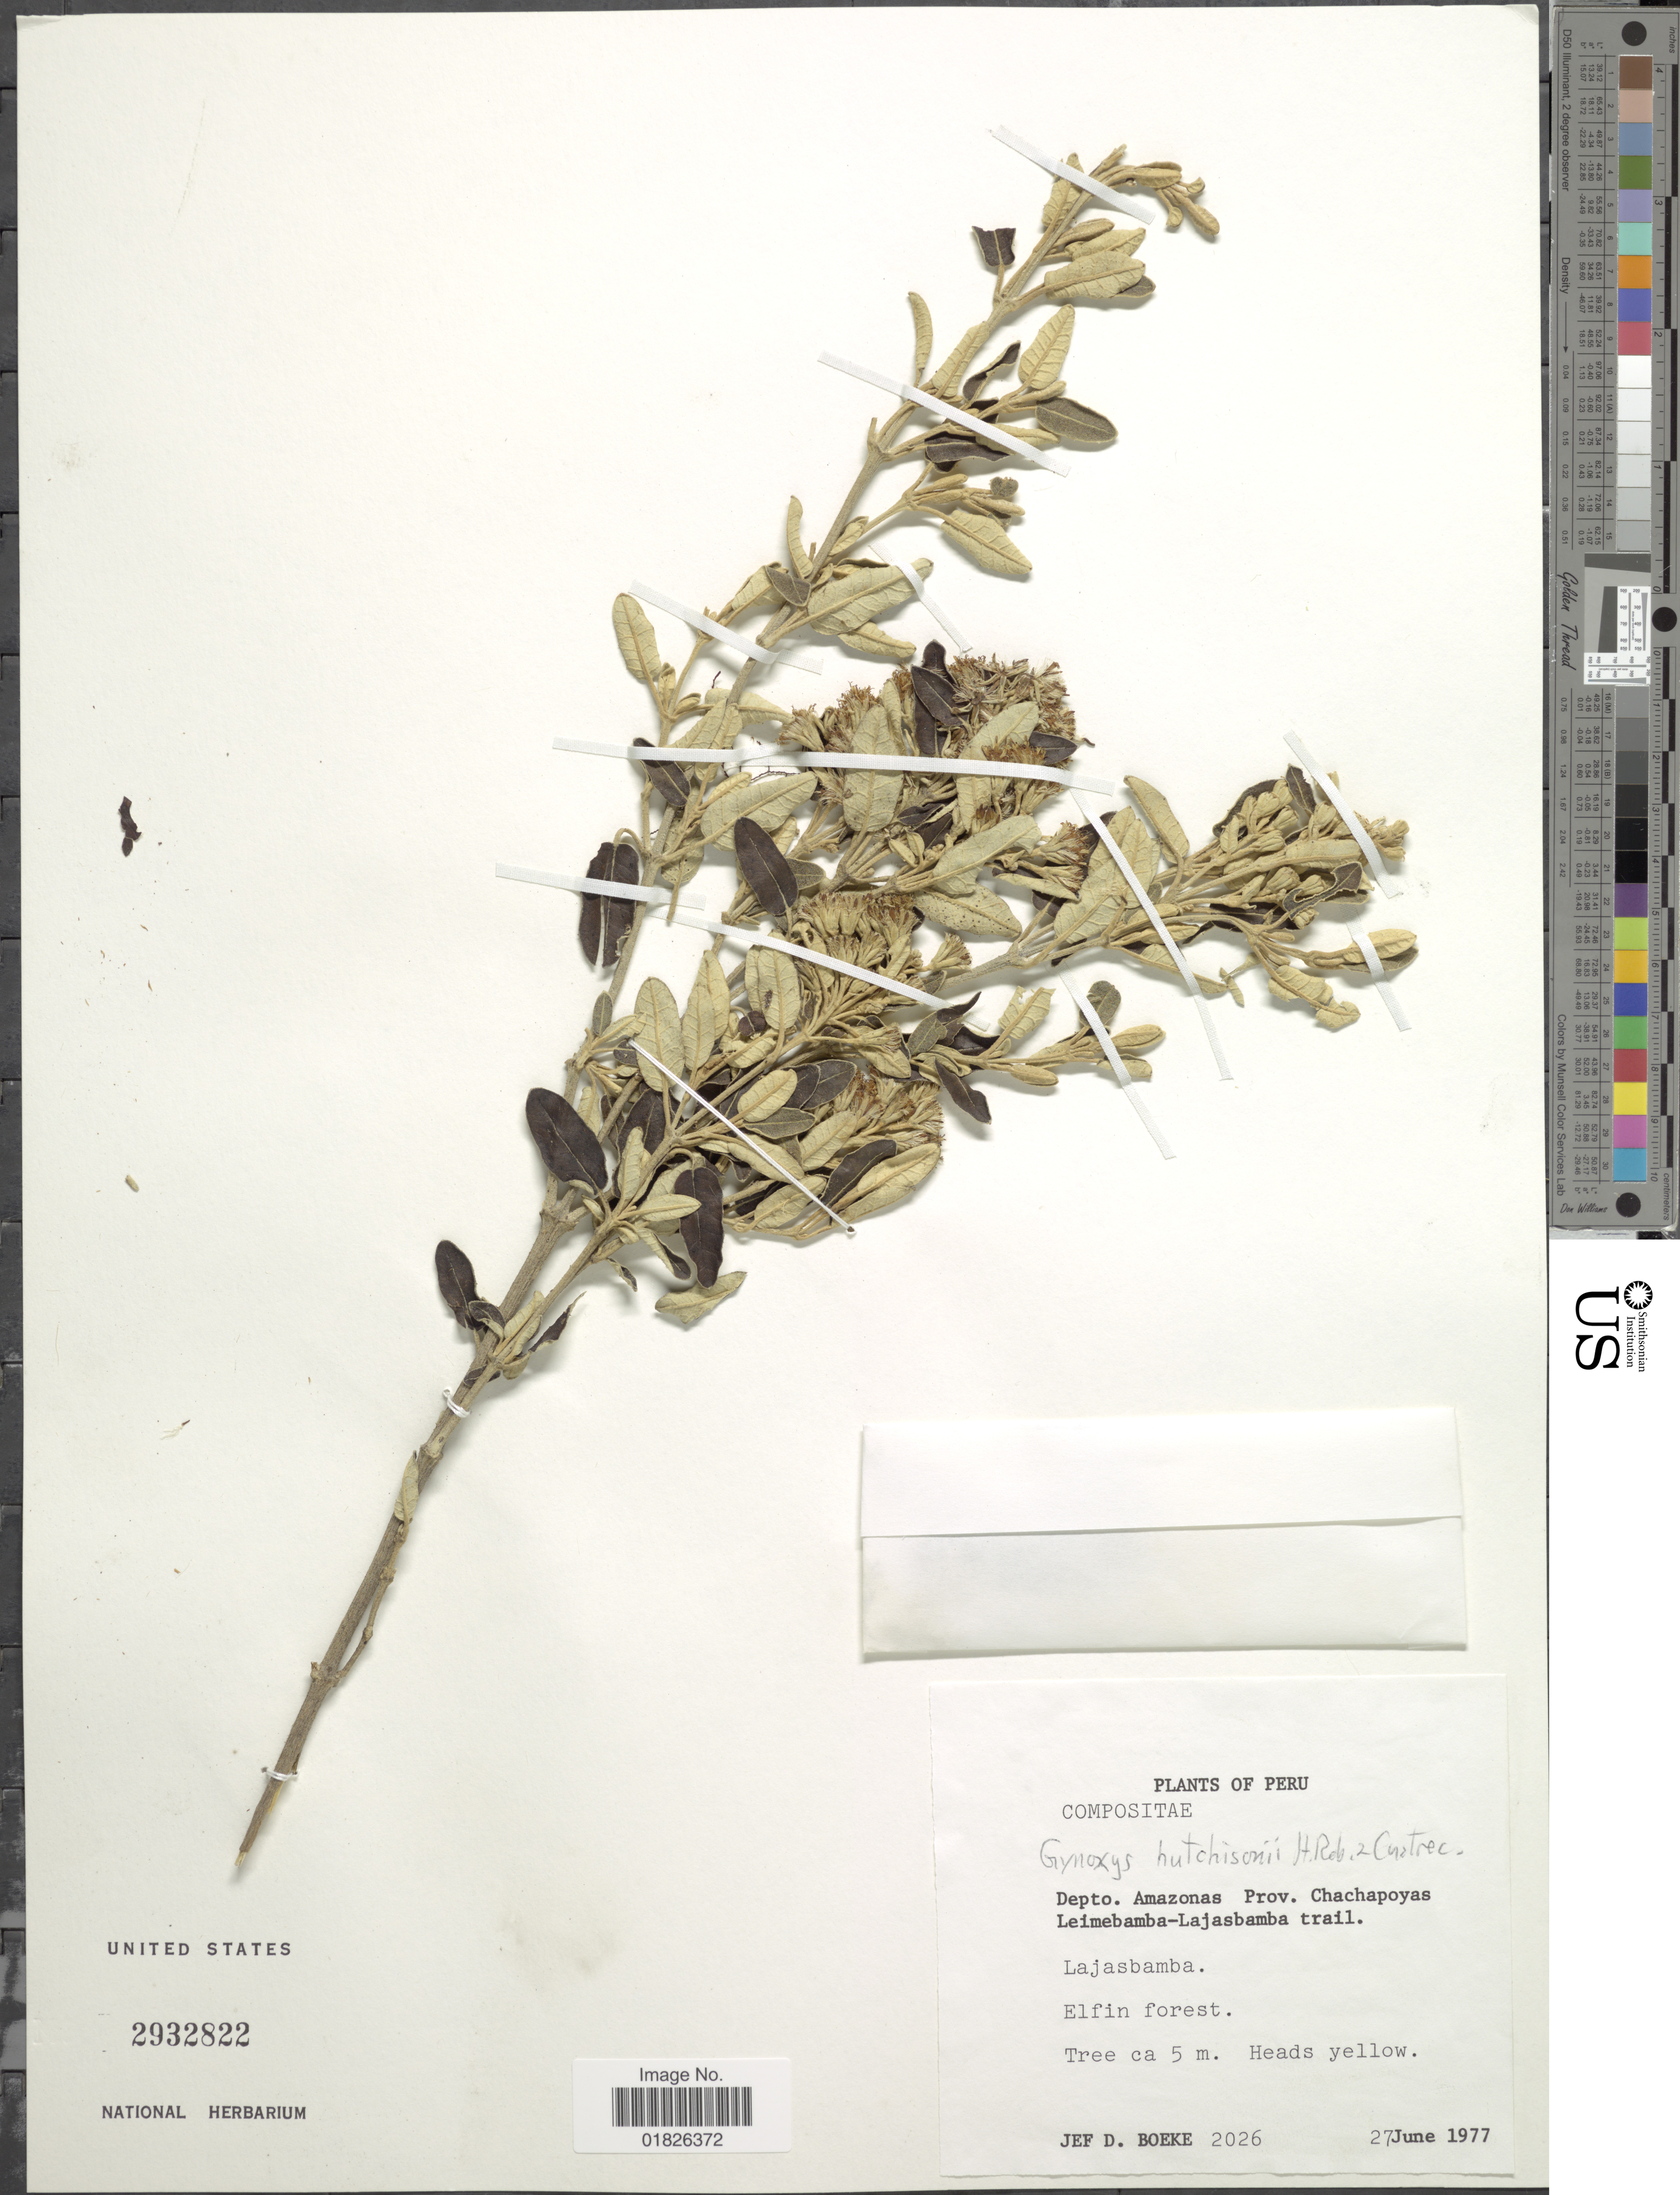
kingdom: Plantae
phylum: Tracheophyta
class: Magnoliopsida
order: Asterales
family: Asteraceae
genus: Gynoxys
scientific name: Gynoxys hutchisonii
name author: H. Rob. & Cuatrec.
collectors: J. D. Boeke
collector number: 2026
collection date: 1977-06-27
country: Peru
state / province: Amazonas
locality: Provincia de Chachapoyas, Leimebamba-Lajasbamba trail, Lajasbamba.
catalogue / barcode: US 2932822